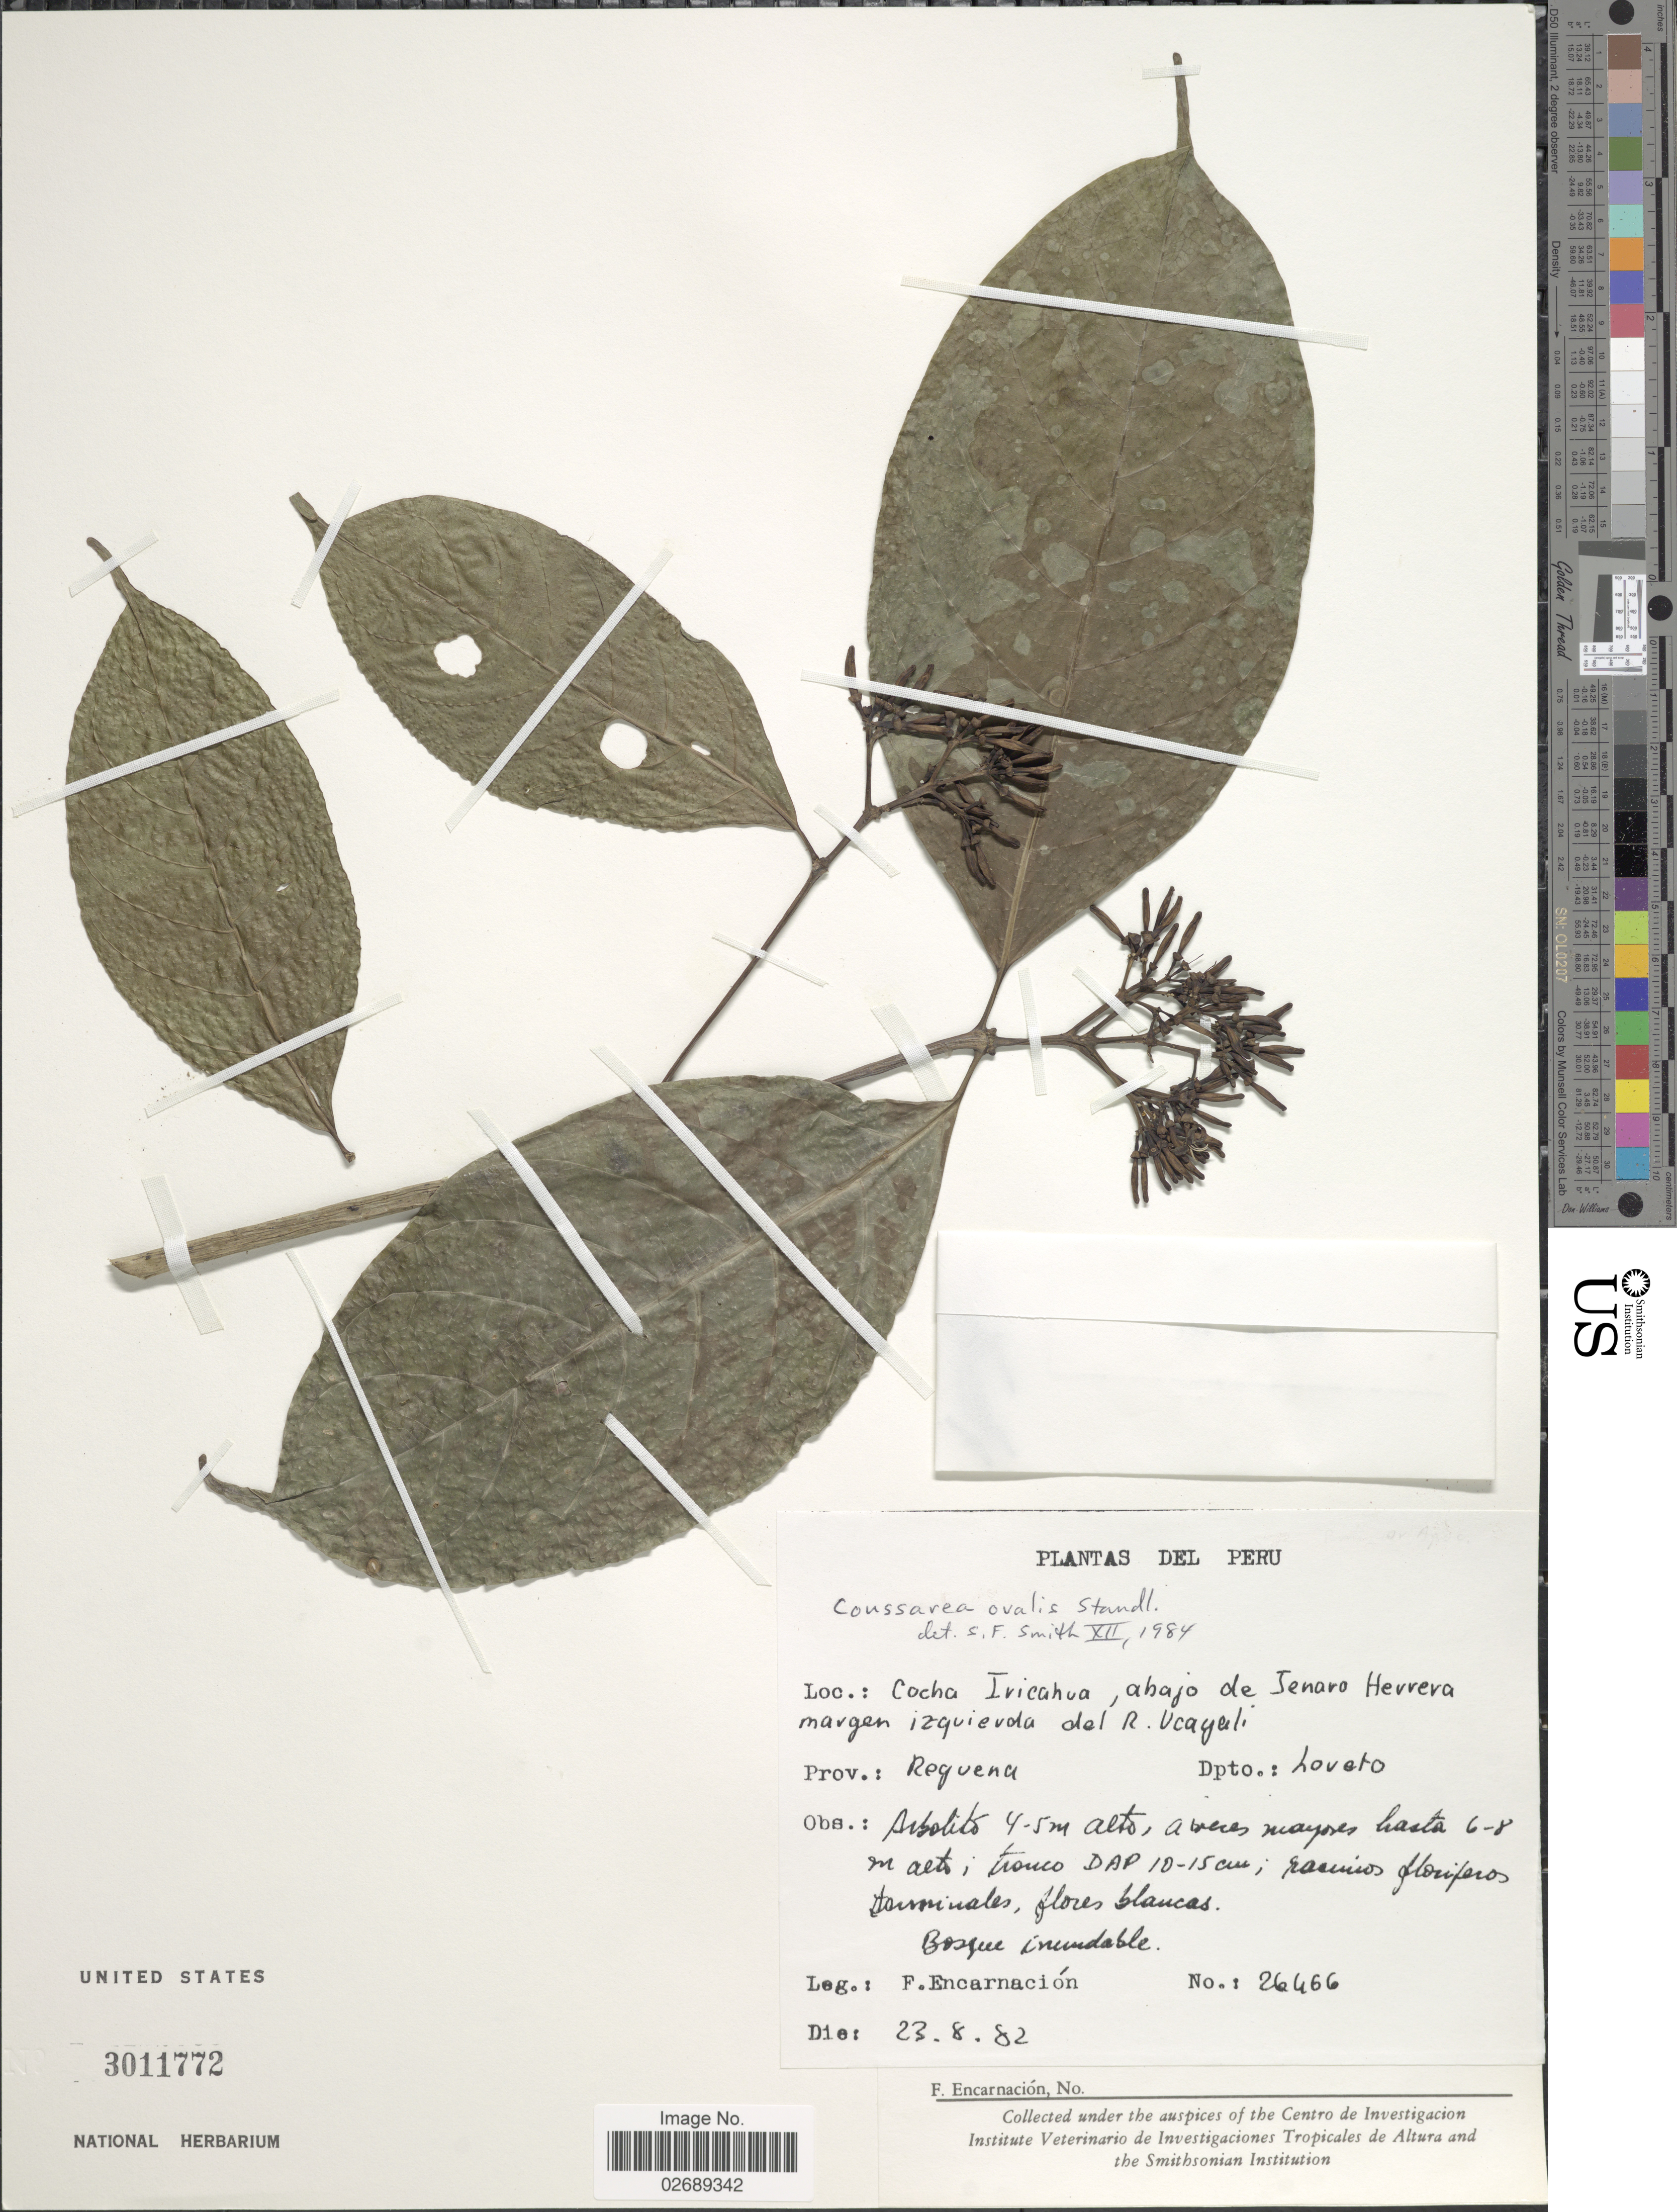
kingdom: Plantae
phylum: Tracheophyta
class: Magnoliopsida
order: Gentianales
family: Rubiaceae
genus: Coussarea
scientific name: Coussarea ovalis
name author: Standl.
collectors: F. Encarnación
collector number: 26466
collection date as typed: Transcribed d/m/y: 23/8/82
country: Peru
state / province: Loreto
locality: Cocha Iricahua, abajo de Jenaro Herrera margen izquierda del R. Ucayali, Prov. Requena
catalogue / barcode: US 3011772